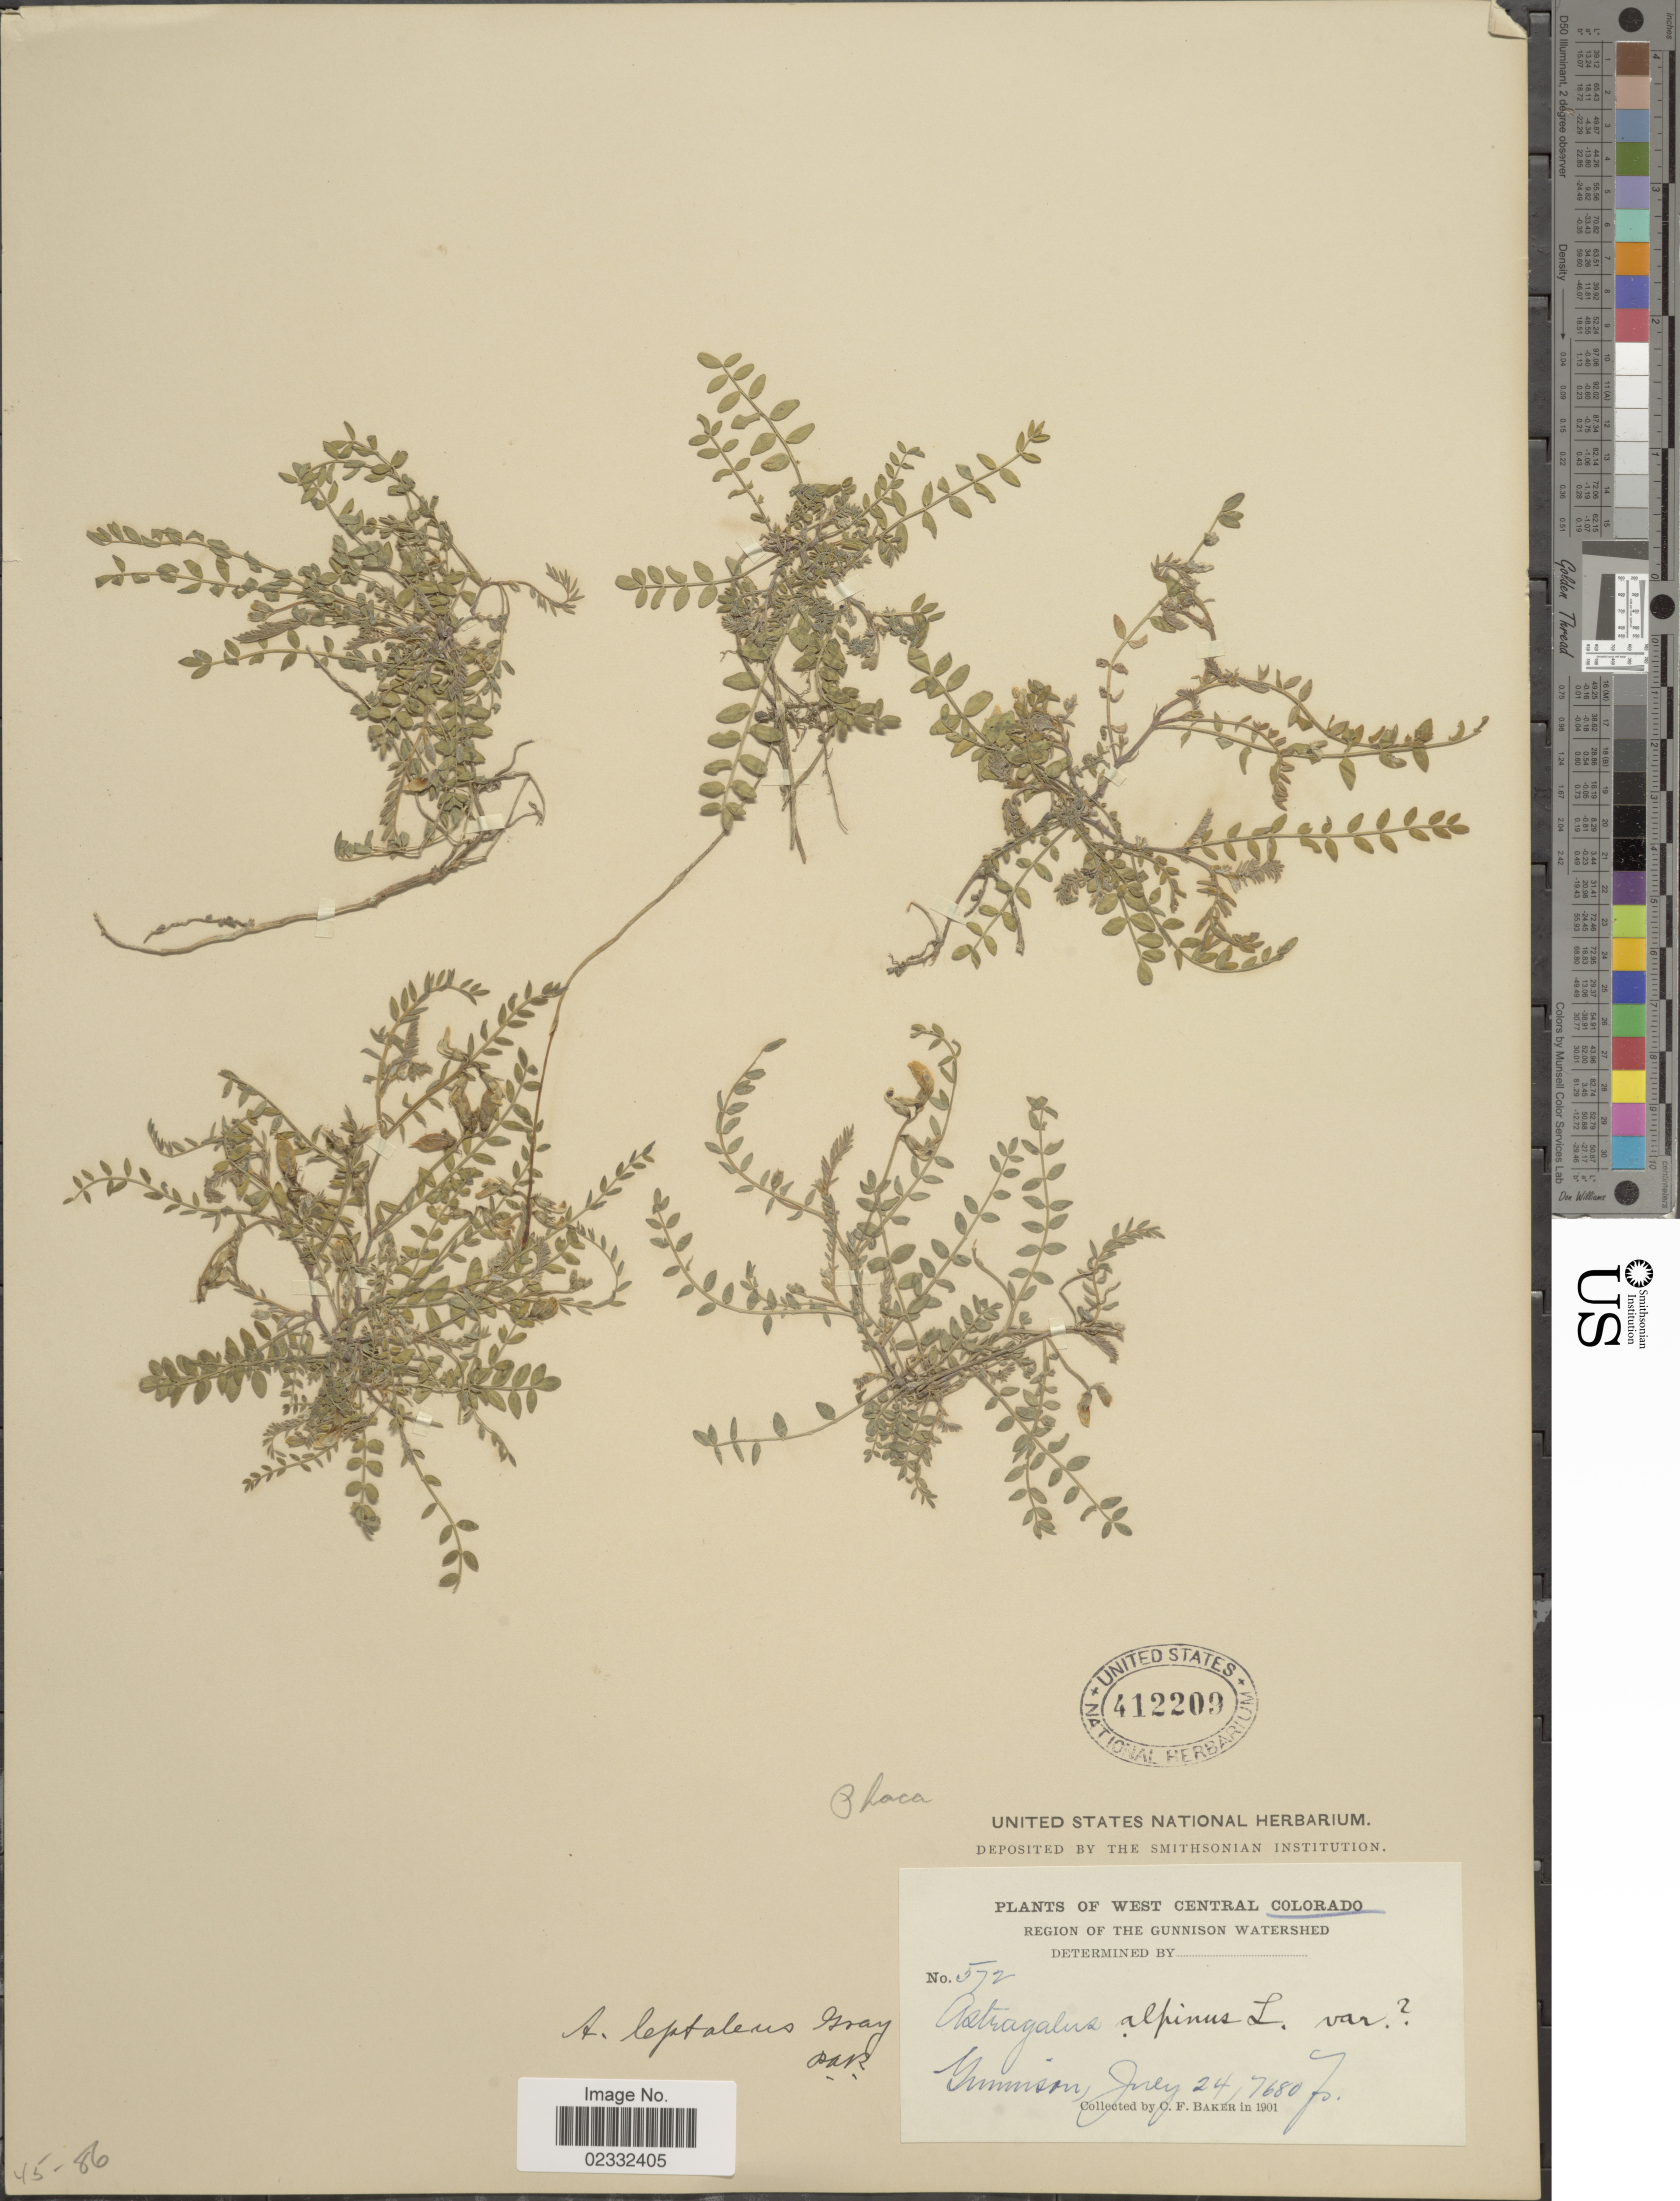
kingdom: Plantae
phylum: Tracheophyta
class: Magnoliopsida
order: Fabales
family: Fabaceae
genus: Astragalus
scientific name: Astragalus leptaleus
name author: A. Gray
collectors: C. F. Baker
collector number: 572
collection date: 1901-07-24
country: United States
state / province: Colorado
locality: West Central Colorado, Region of the Gunnison watershed. Gunnison.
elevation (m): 2341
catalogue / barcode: US 412209